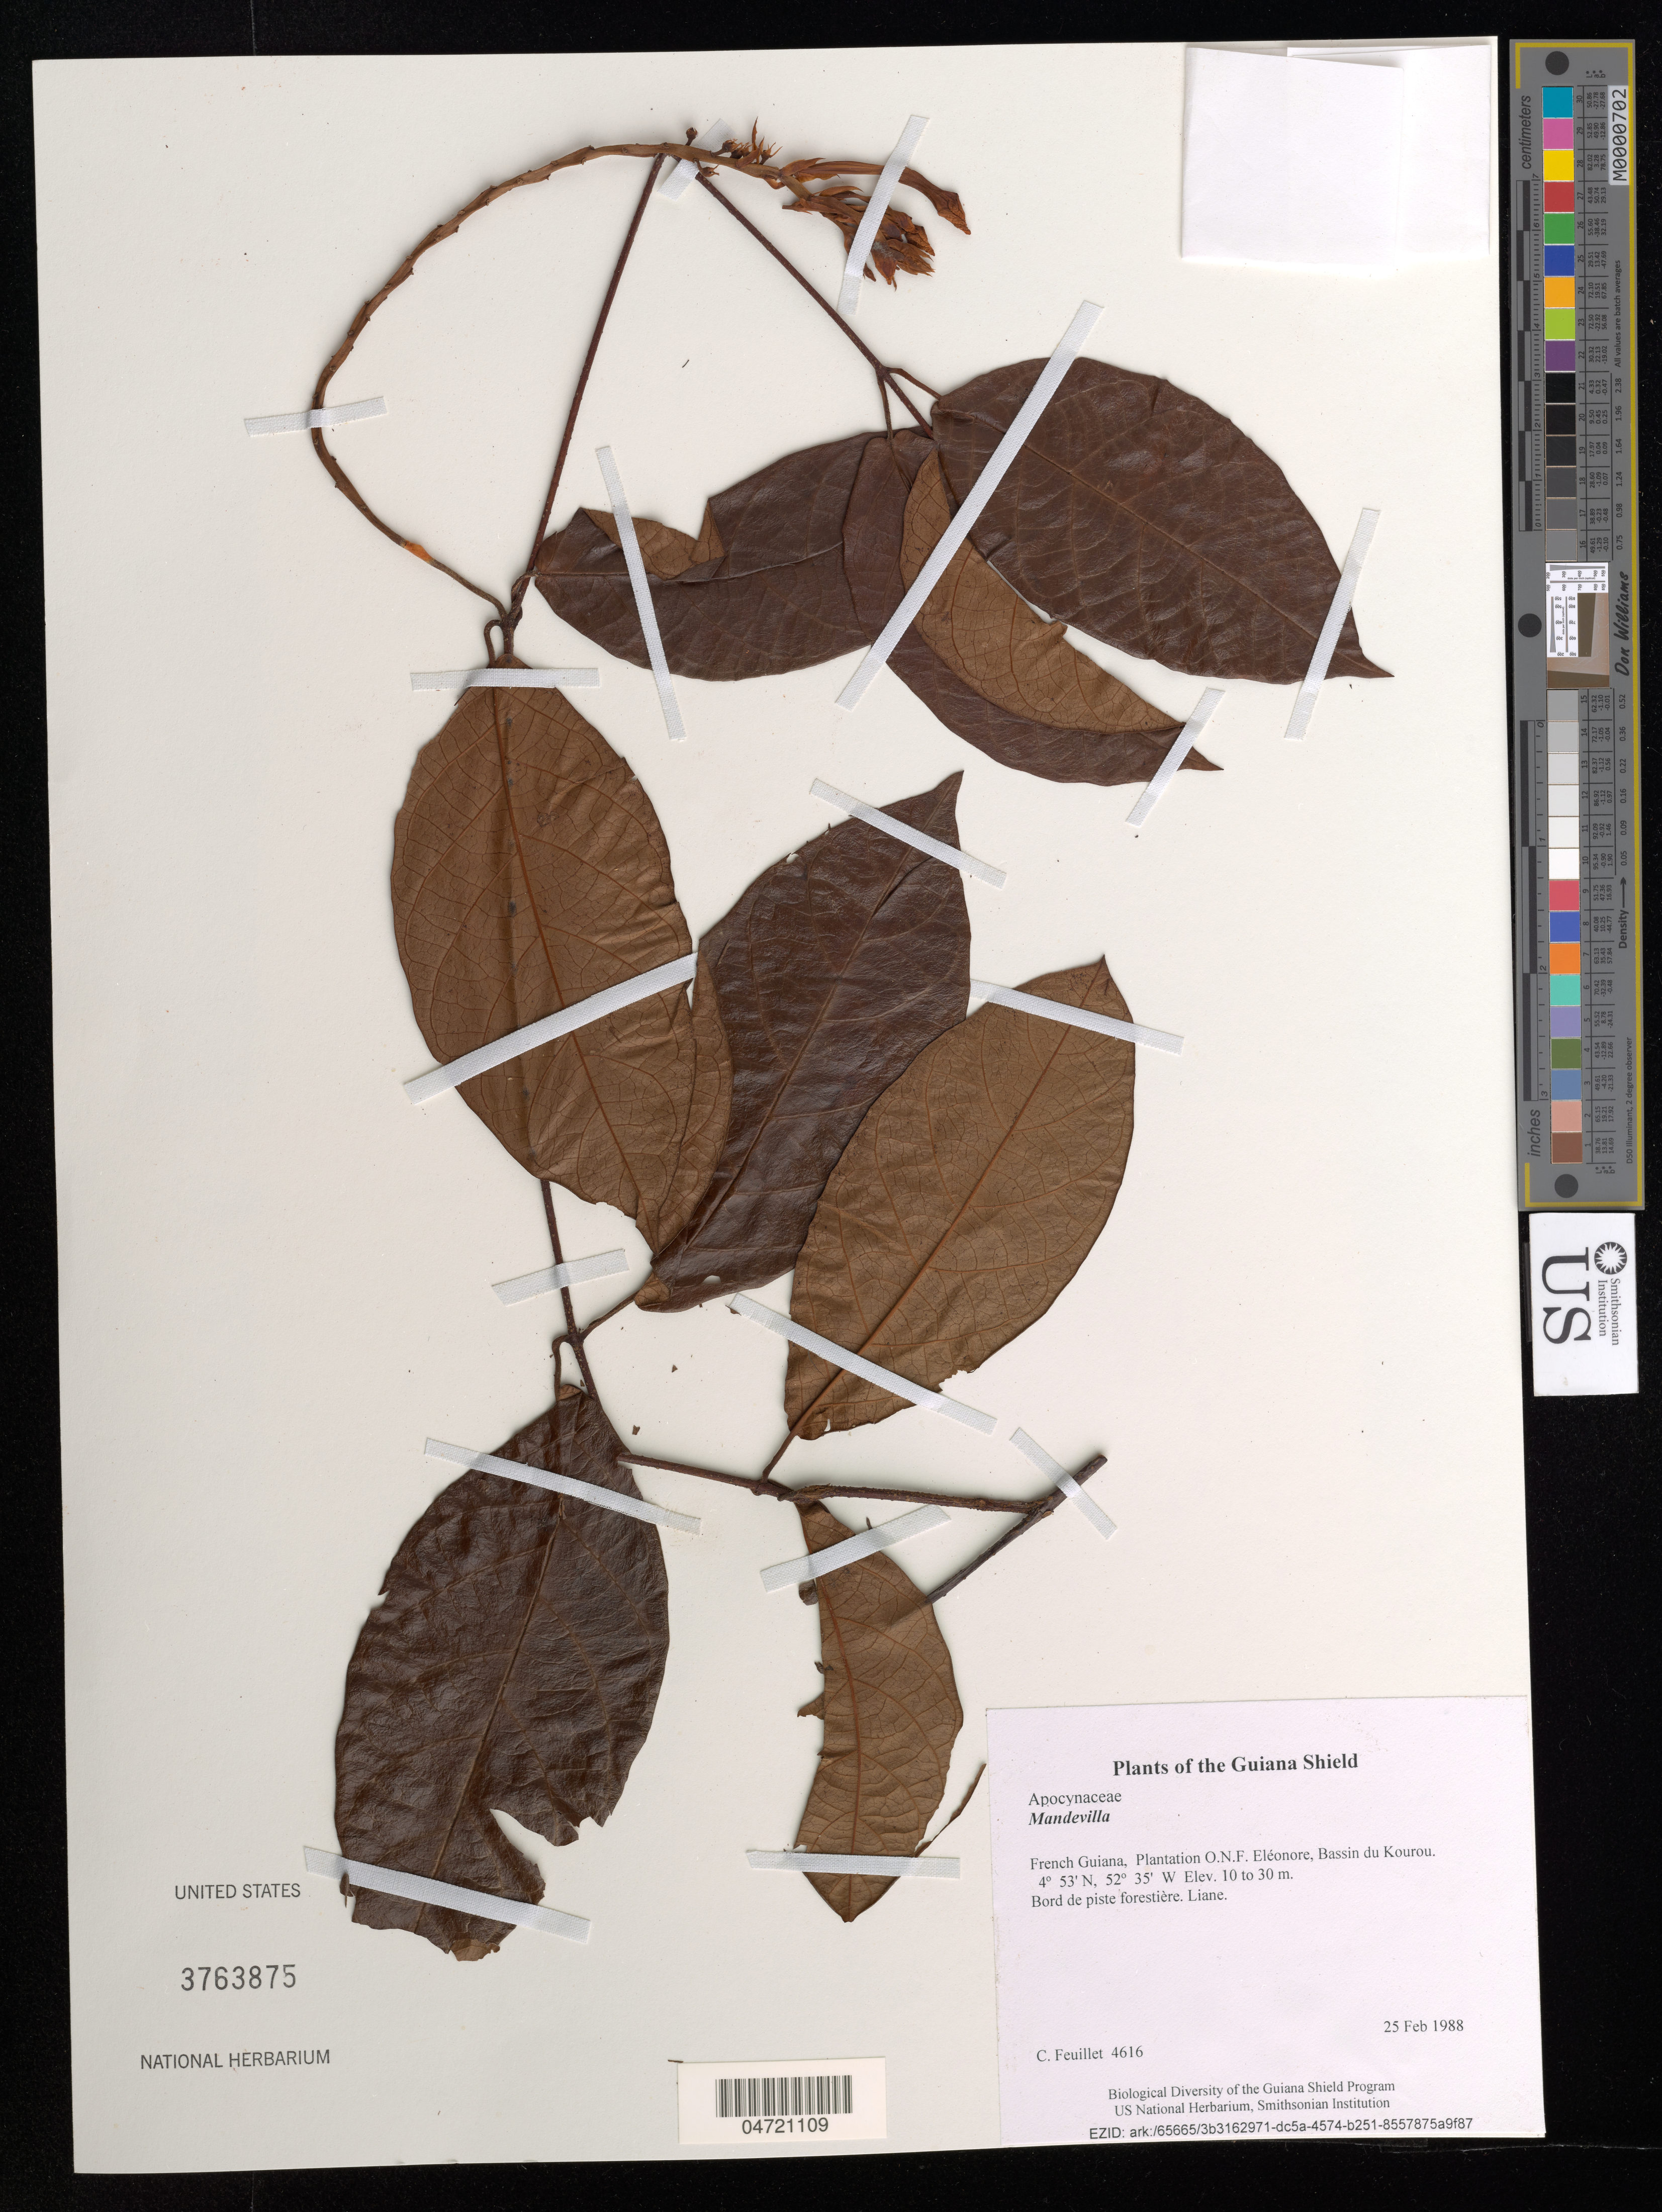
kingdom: Plantae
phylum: Tracheophyta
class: Magnoliopsida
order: Gentianales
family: Apocynaceae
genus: Mandevilla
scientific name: Mandevilla sp.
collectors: C. Feuillet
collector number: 4616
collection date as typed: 25 Feb 1988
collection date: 1988-02-25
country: French Guiana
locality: Plantation O.N.F. Eléonore, Bassin du Kourou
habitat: Bord de piste forestière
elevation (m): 10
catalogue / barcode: US 3763875